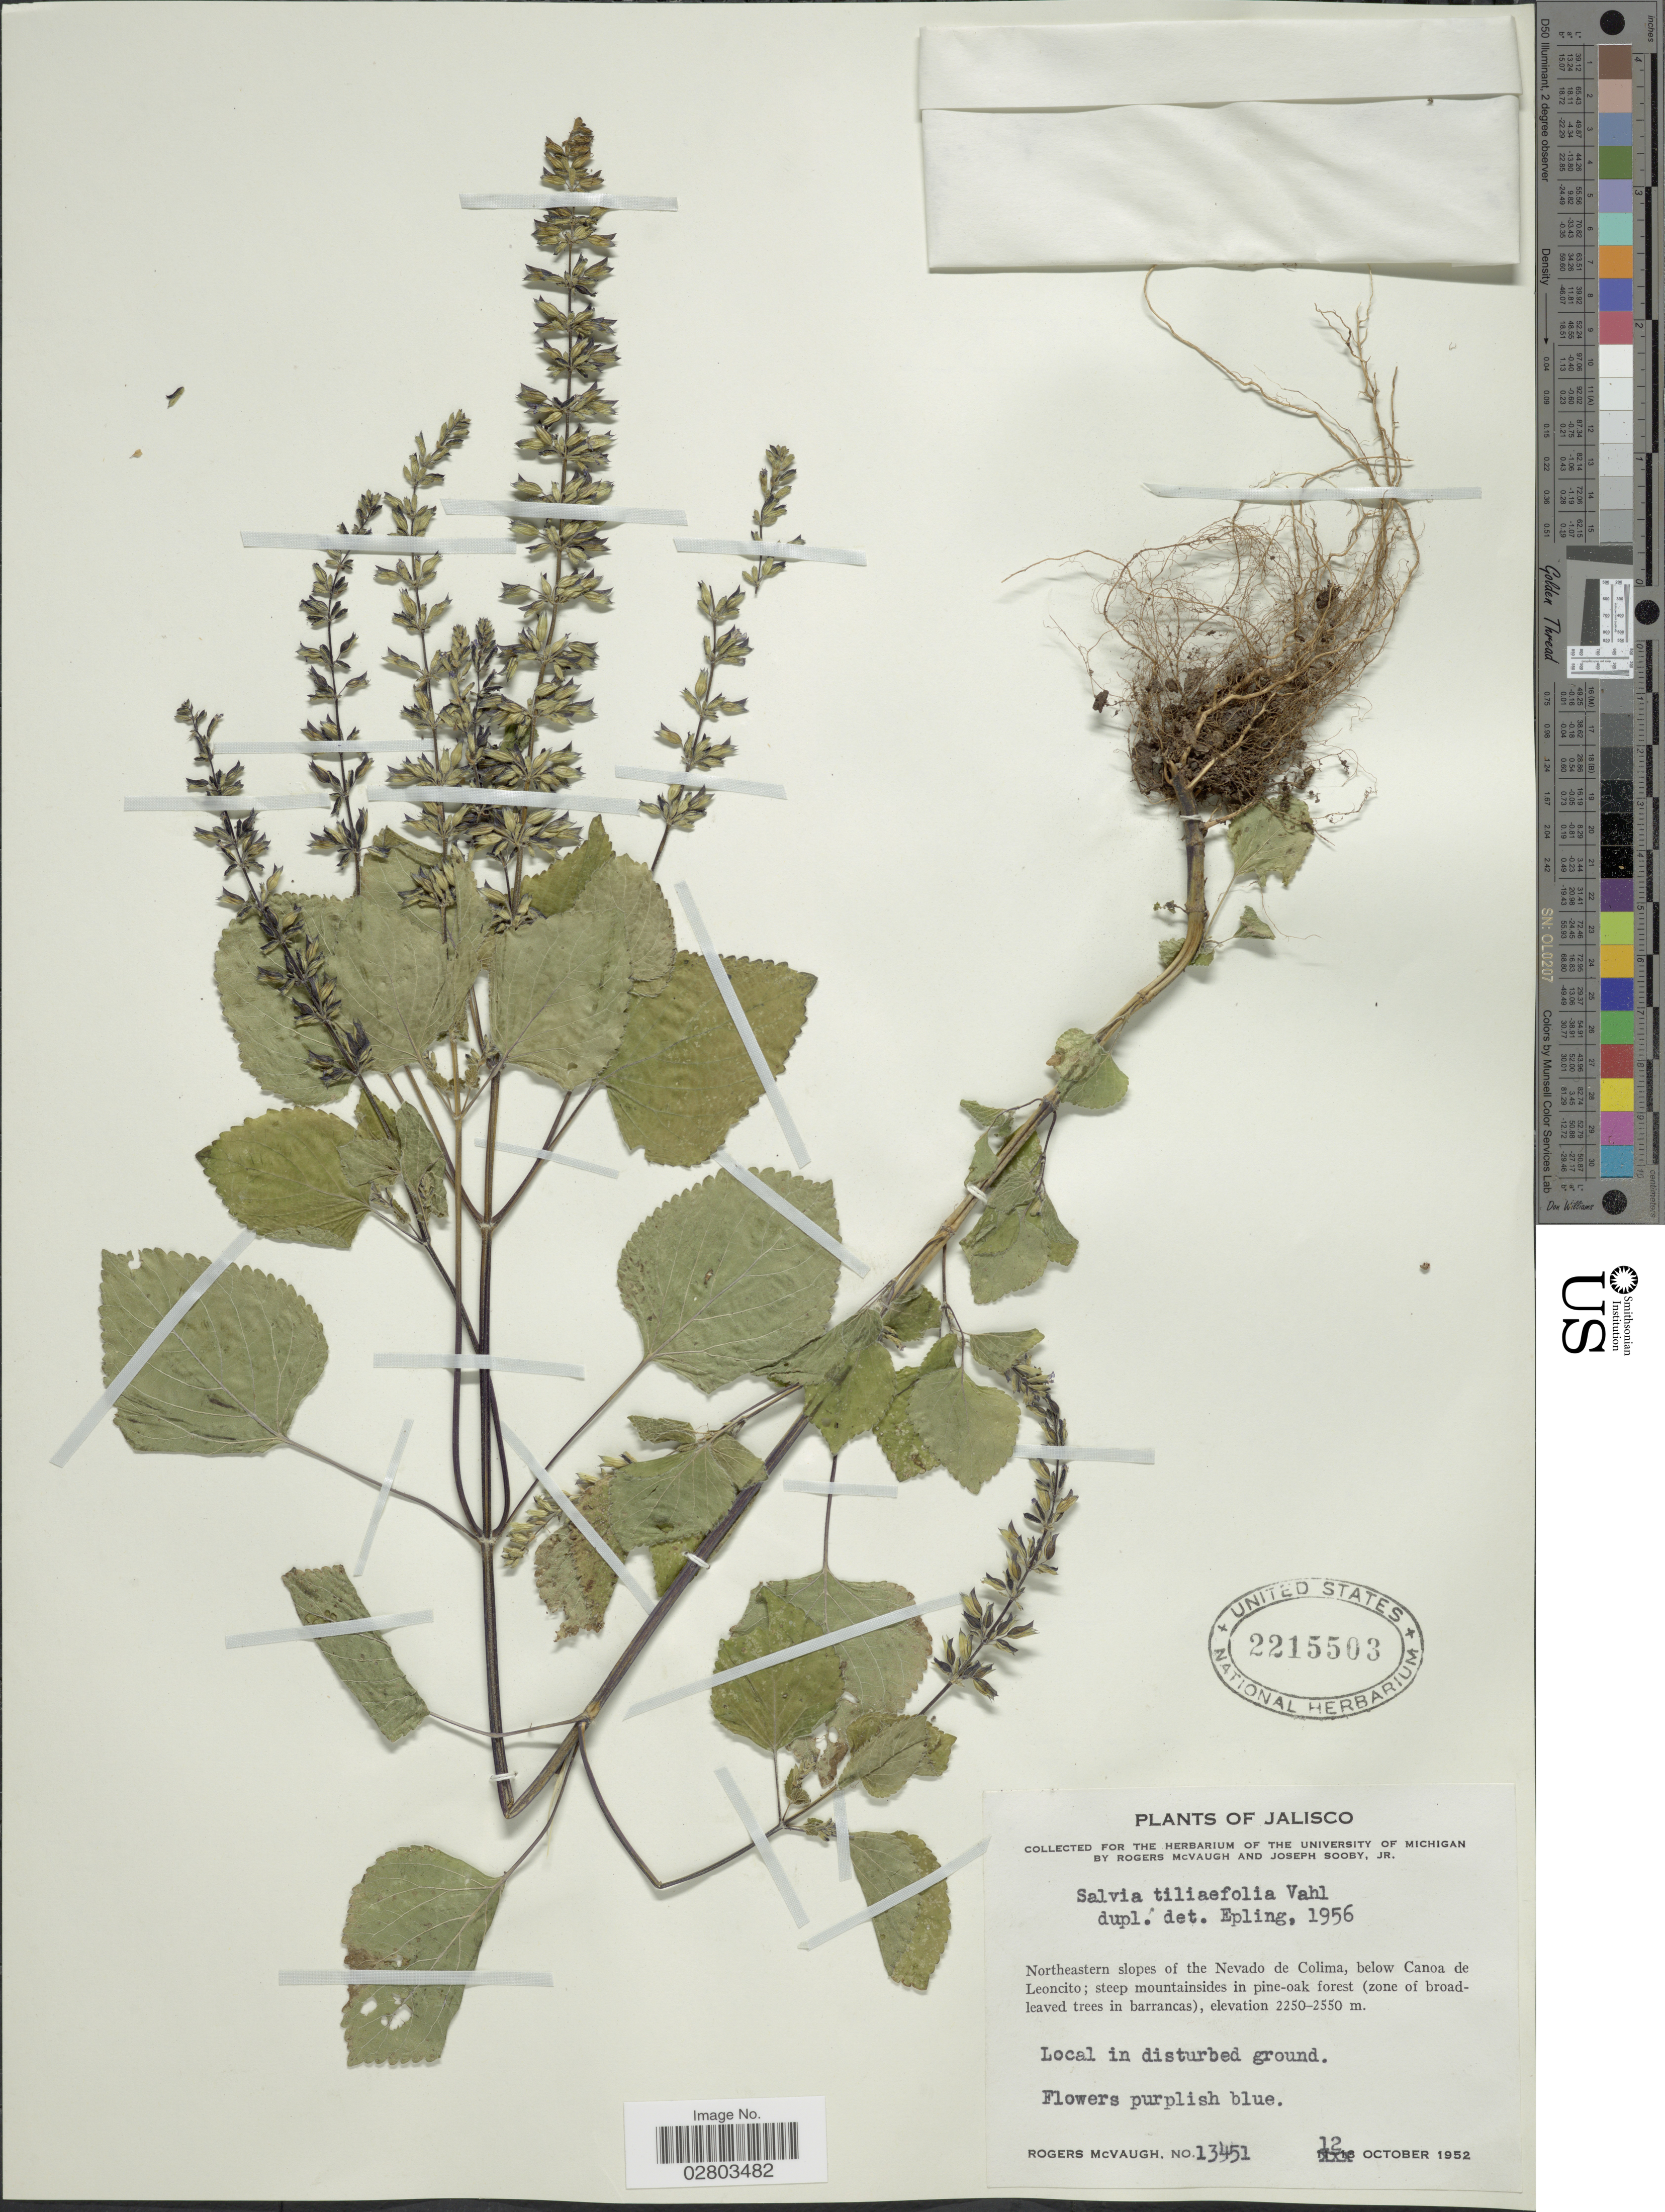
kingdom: Plantae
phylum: Tracheophyta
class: Magnoliopsida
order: Lamiales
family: Lamiaceae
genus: Salvia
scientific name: Salvia tiliifolia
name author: Vahl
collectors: R. McVaugh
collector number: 13451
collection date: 1952-10-12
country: Mexico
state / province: Jalisco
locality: Northeastern slopes of the Nevado de Colima, below Canoa de Leoncito.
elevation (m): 2250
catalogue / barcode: US 2215503